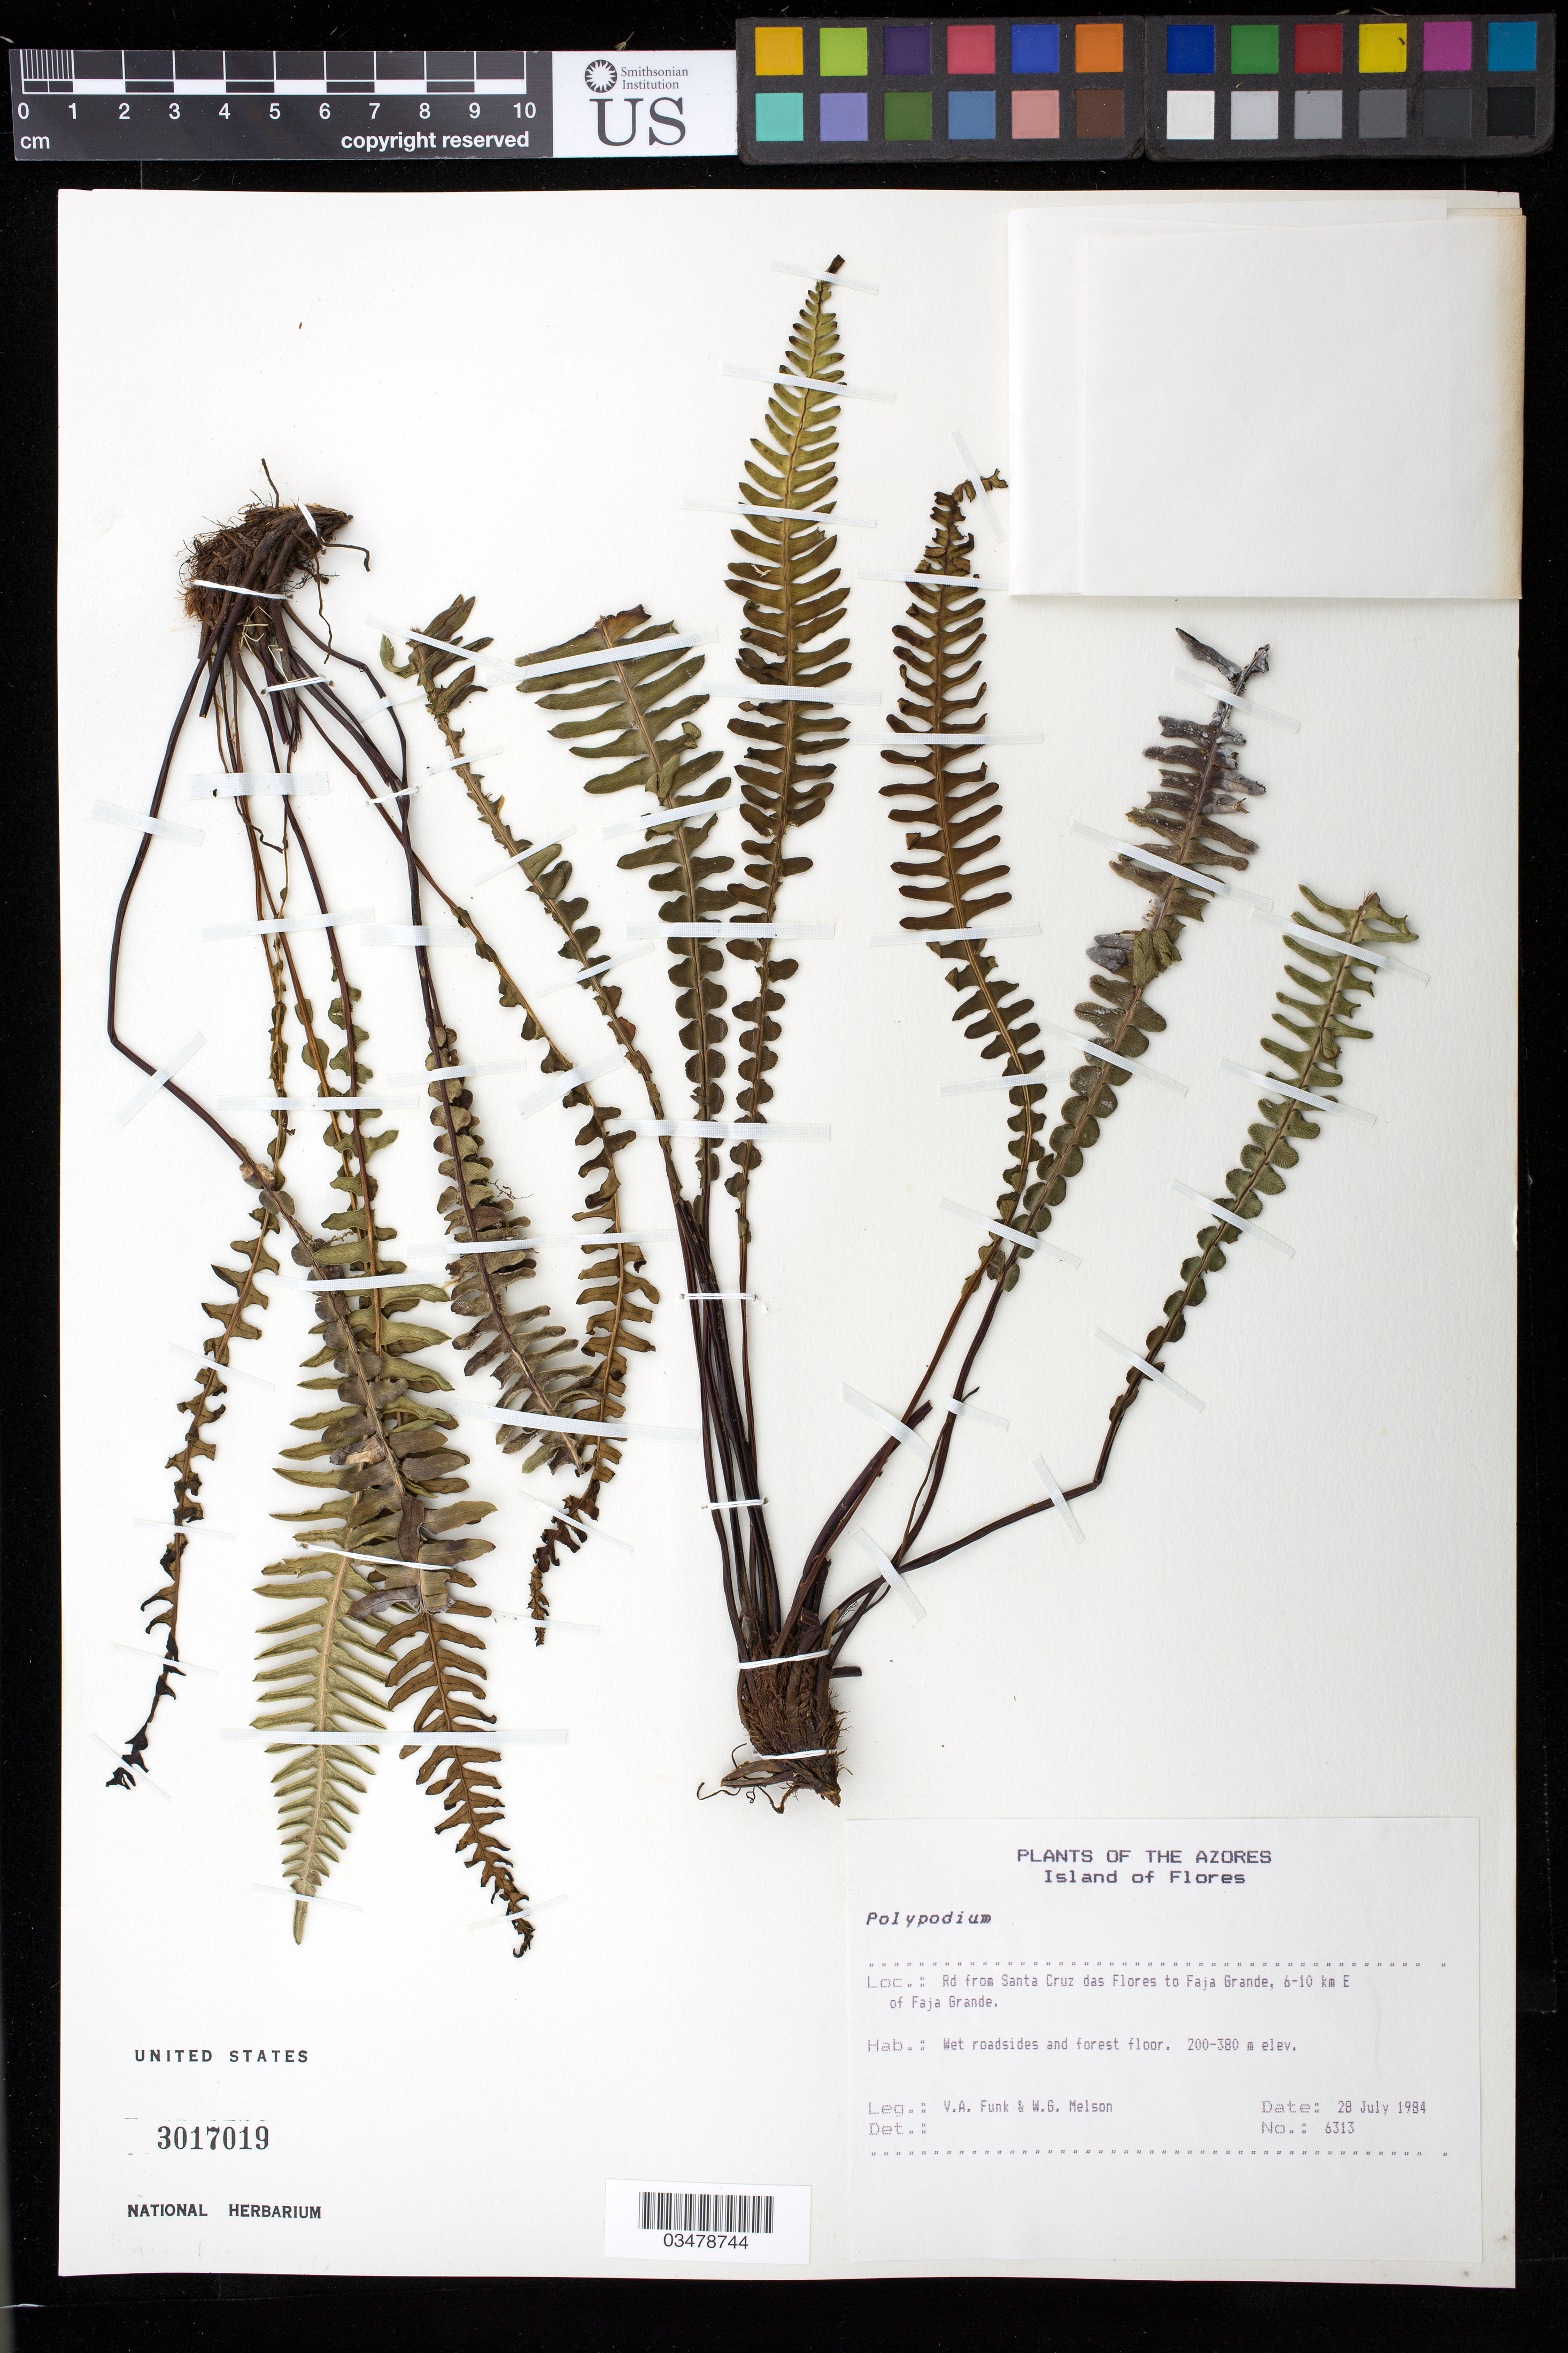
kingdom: Plantae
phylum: Tracheophyta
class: Polypodiopsida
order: Polypodiales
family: Polypodiaceae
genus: Polypodium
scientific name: Polypodium sp.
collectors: V. Funk & W. Melson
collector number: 6313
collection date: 1984-07-28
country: Portugal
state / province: Azores (Aut. Reg.)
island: Flores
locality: Island of Flores. Rd from Santa Cruz das Flores to Faja Grande, 6-10 km E of Faja Grande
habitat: Wet roadsides and forest floor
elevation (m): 200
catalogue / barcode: US 3017019